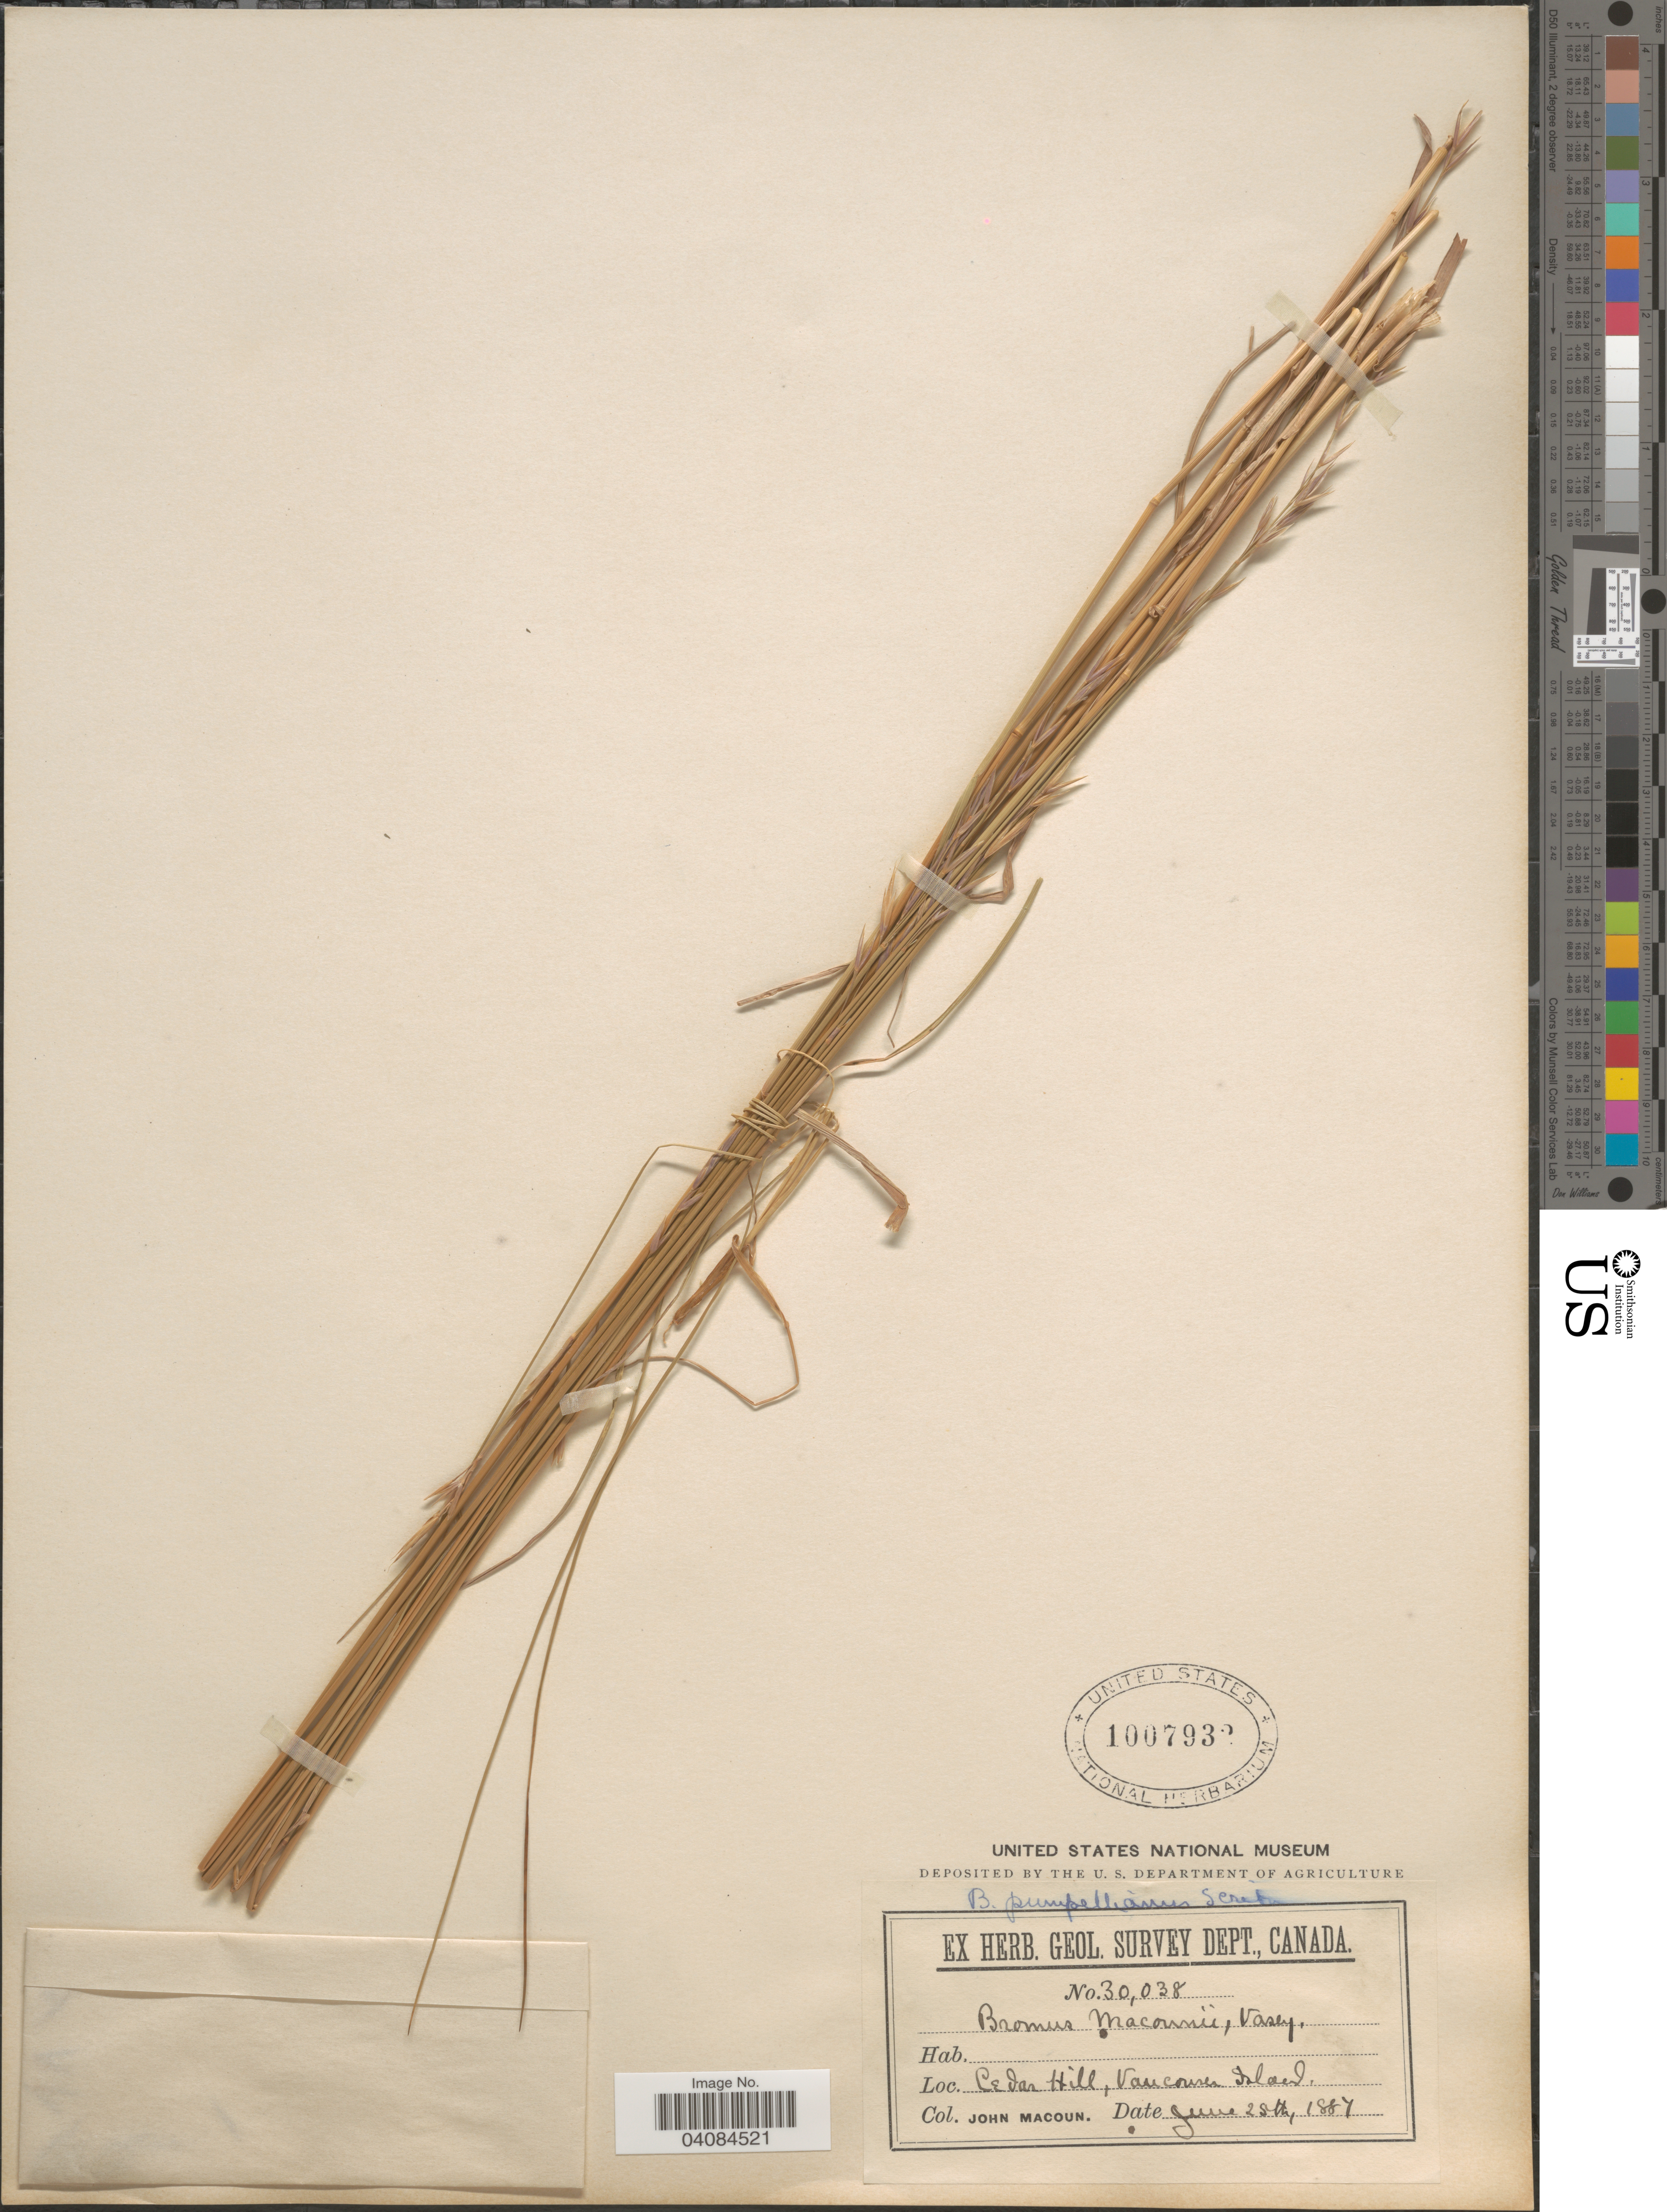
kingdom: Plantae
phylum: Tracheophyta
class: Liliopsida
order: Poales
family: Poaceae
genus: Bromus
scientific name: Bromus pumpellianus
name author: Scribn.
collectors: J. Macoun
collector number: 30038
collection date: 1887-06-25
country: Canada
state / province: British Columbia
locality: Geol. Survey Dept., Canada. Cedar Hill, Vancouver Island.